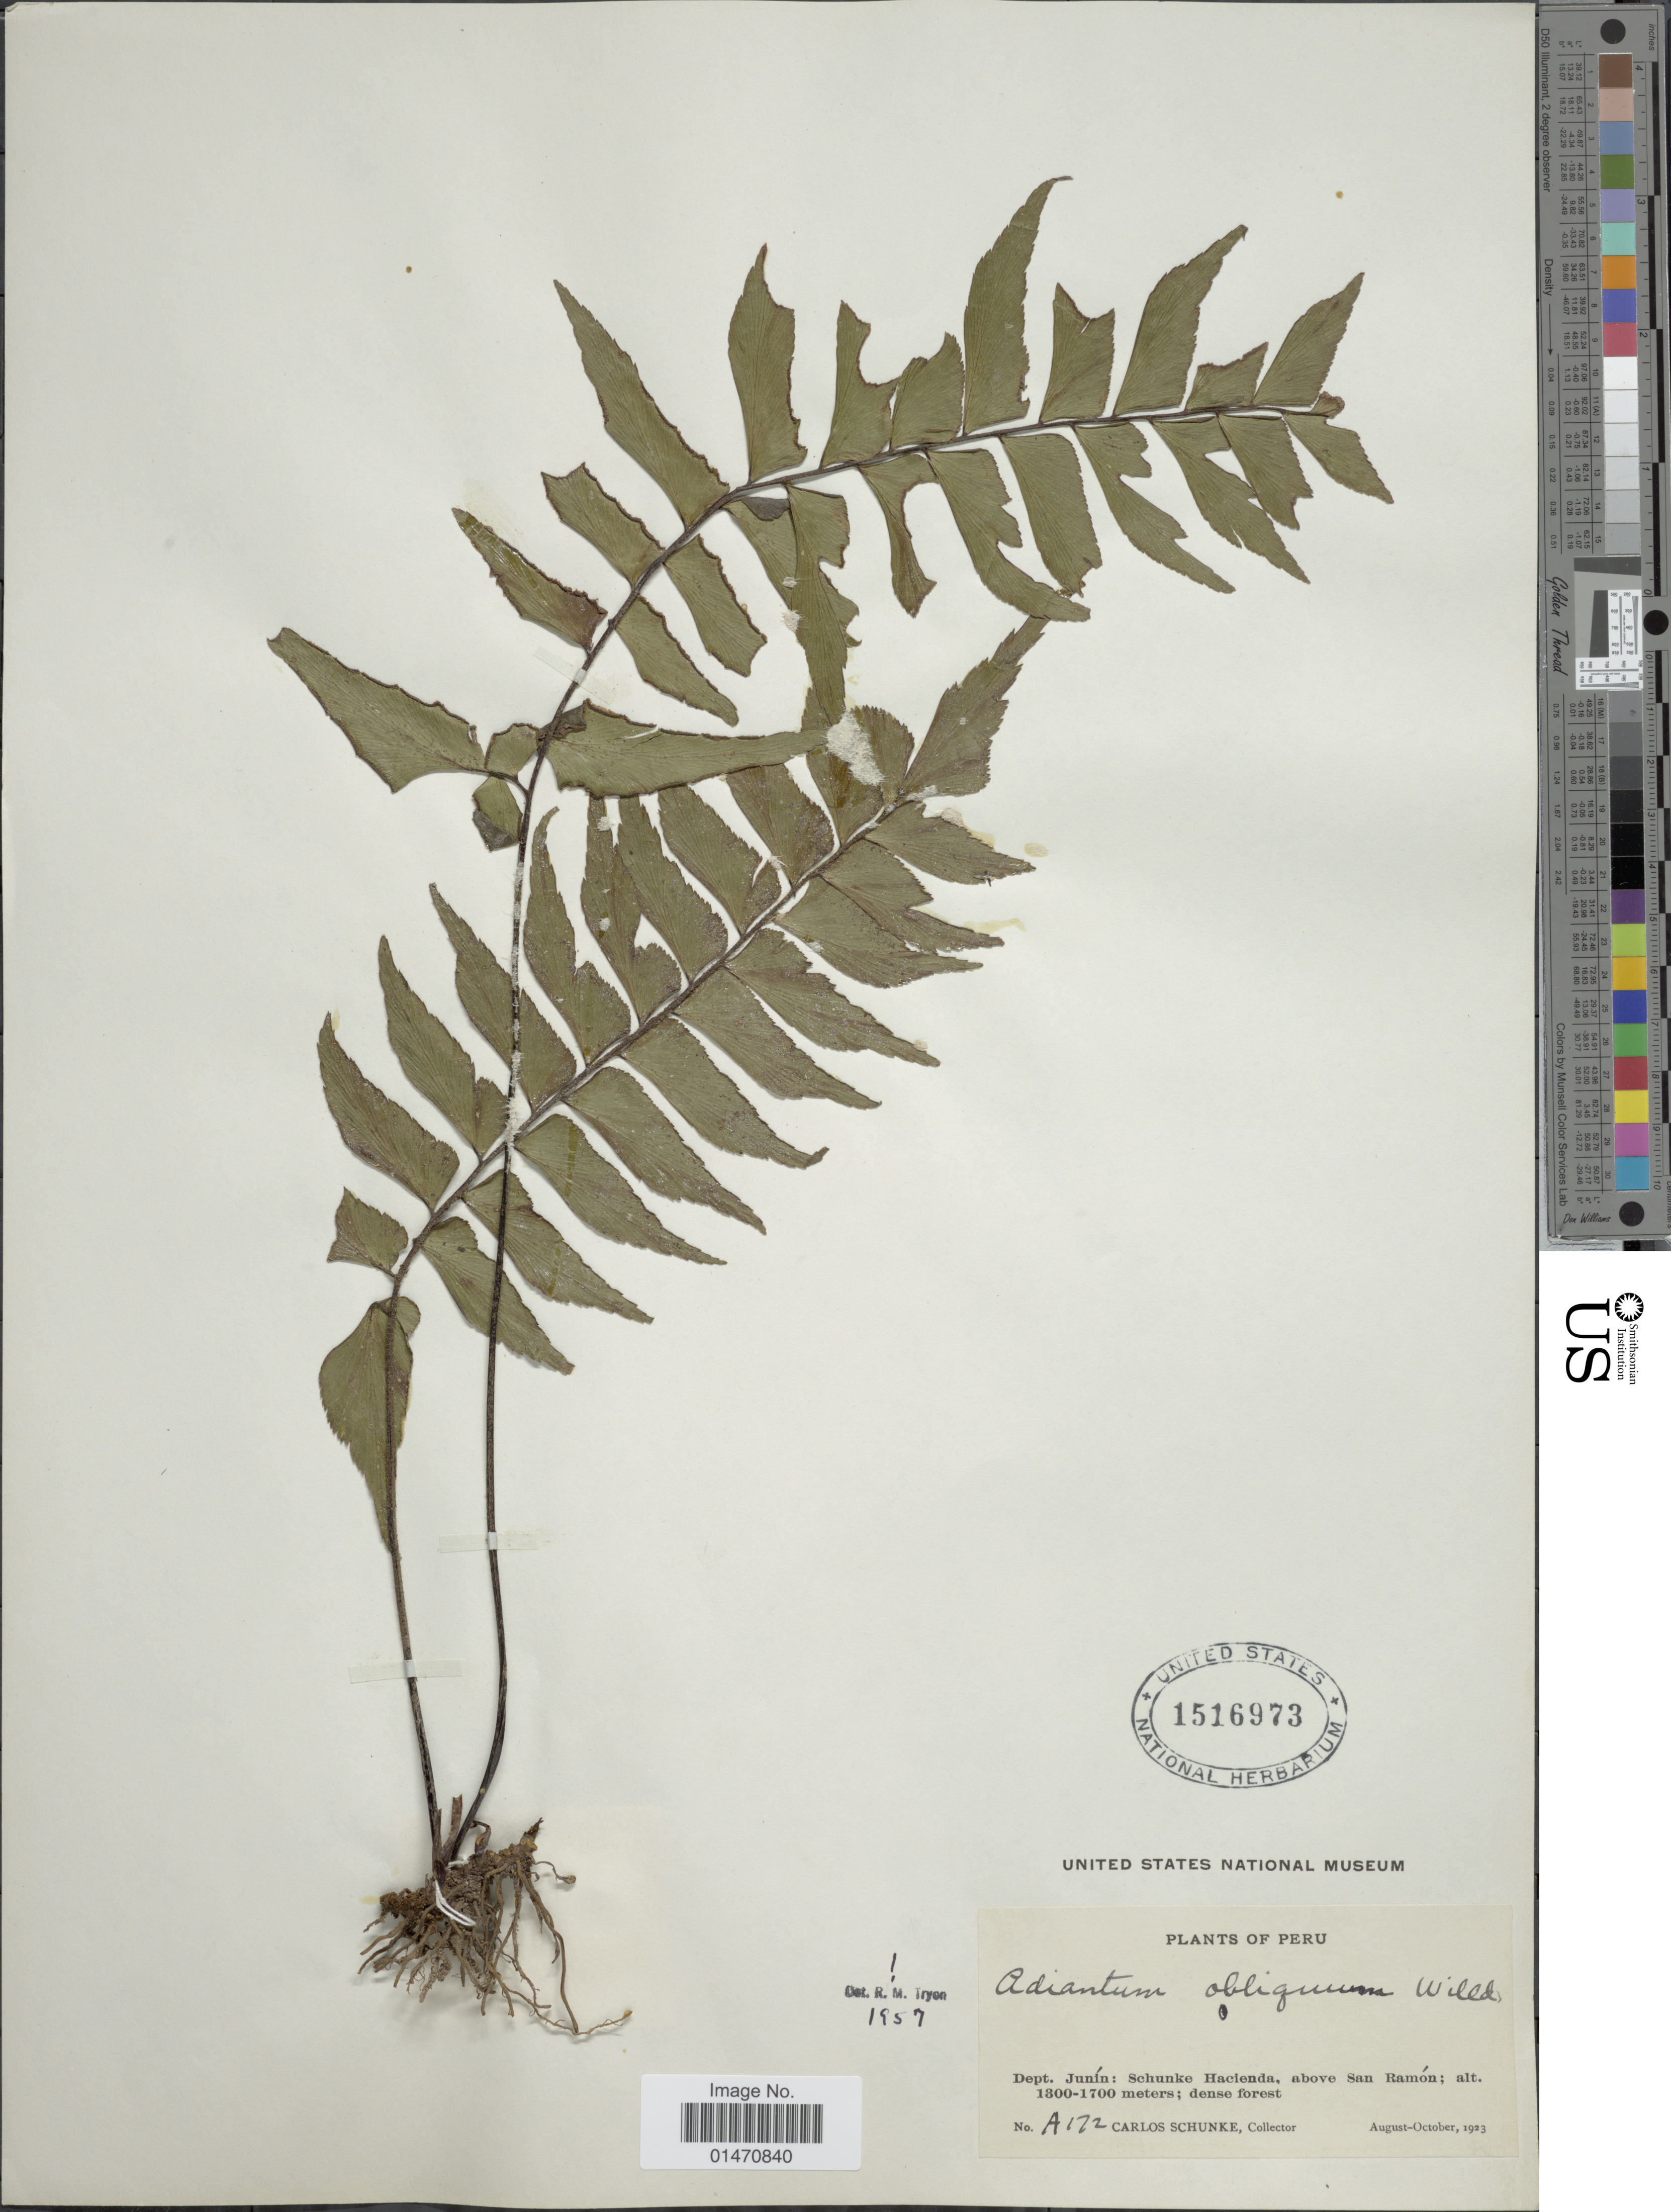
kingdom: Plantae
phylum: Tracheophyta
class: Polypodiopsida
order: Polypodiales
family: Pteridaceae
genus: Adiantum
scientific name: Adiantum obliquum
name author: Willd.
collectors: C. Schunke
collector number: A172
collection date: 1923-08/1923-10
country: Peru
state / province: Junín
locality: Dept. Junín: Schunke Hacienda, above San Ramón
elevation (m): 1300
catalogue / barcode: US 1516973